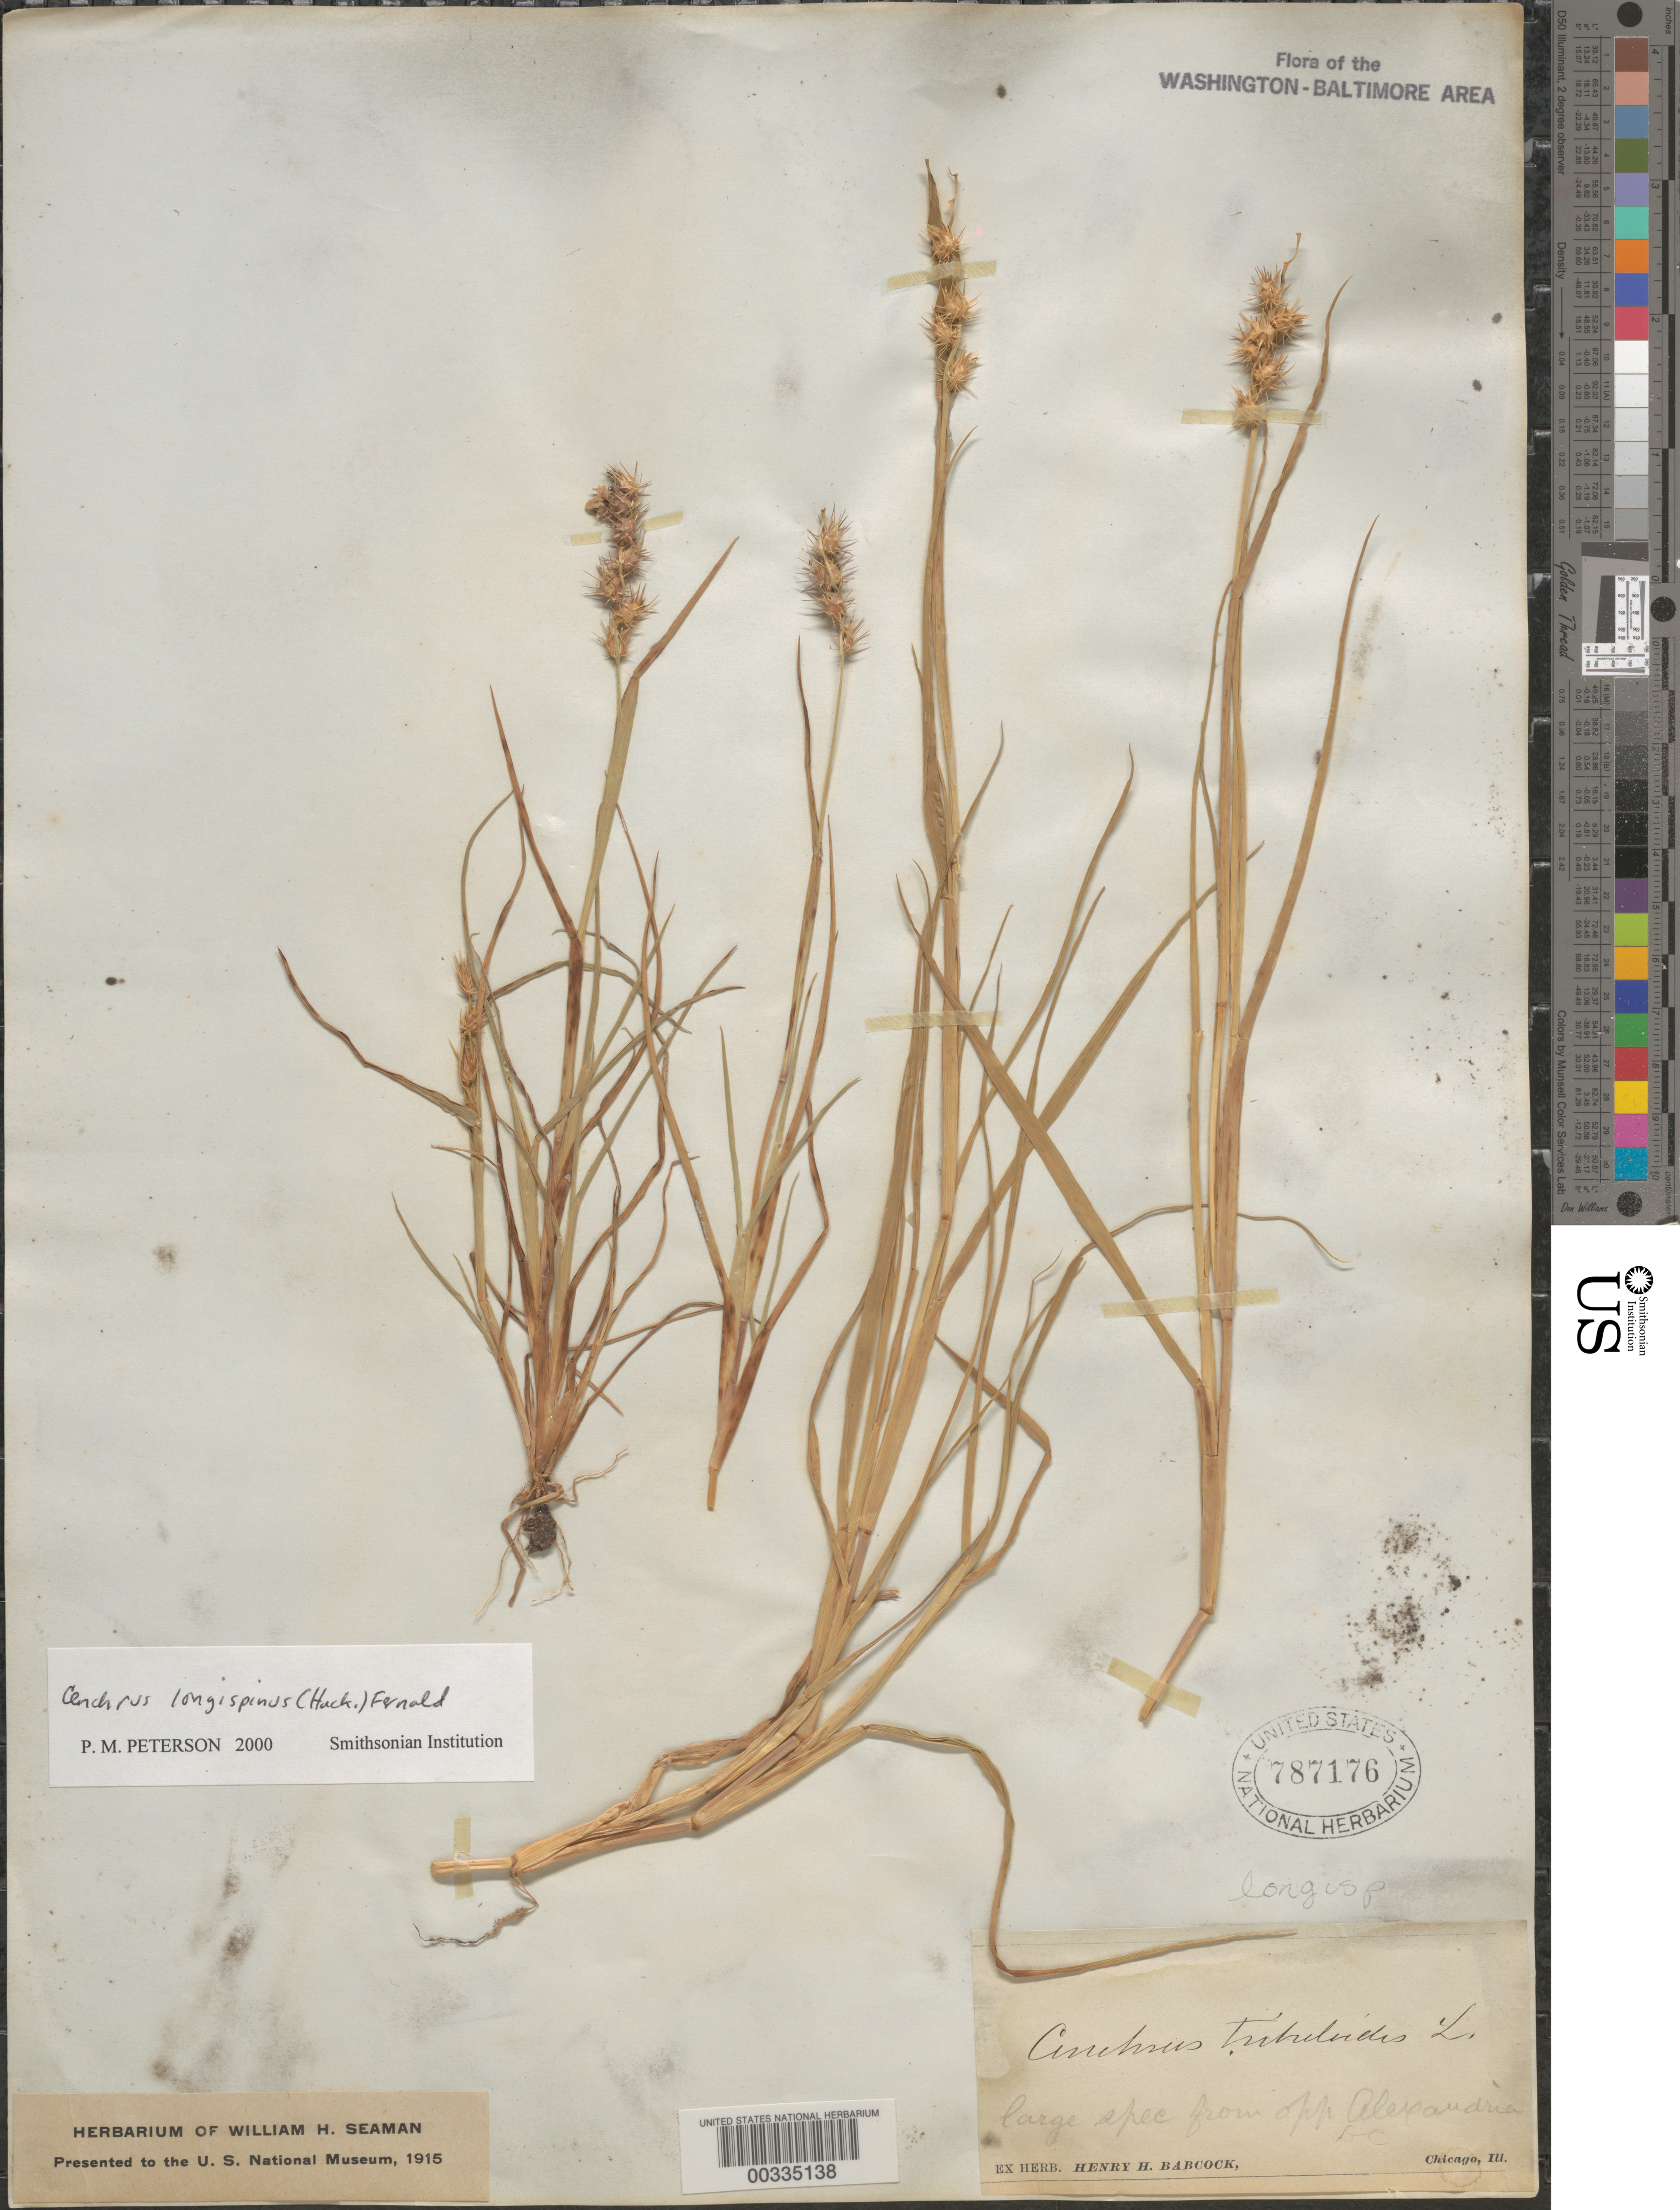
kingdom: Plantae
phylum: Tracheophyta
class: Liliopsida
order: Poales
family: Poaceae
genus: Cenchrus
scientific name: Cenchrus longispinus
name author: (Hack.) Fernald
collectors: H. Babcock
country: United States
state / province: District of Columbia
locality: Opposite Alexandria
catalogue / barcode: US 787176